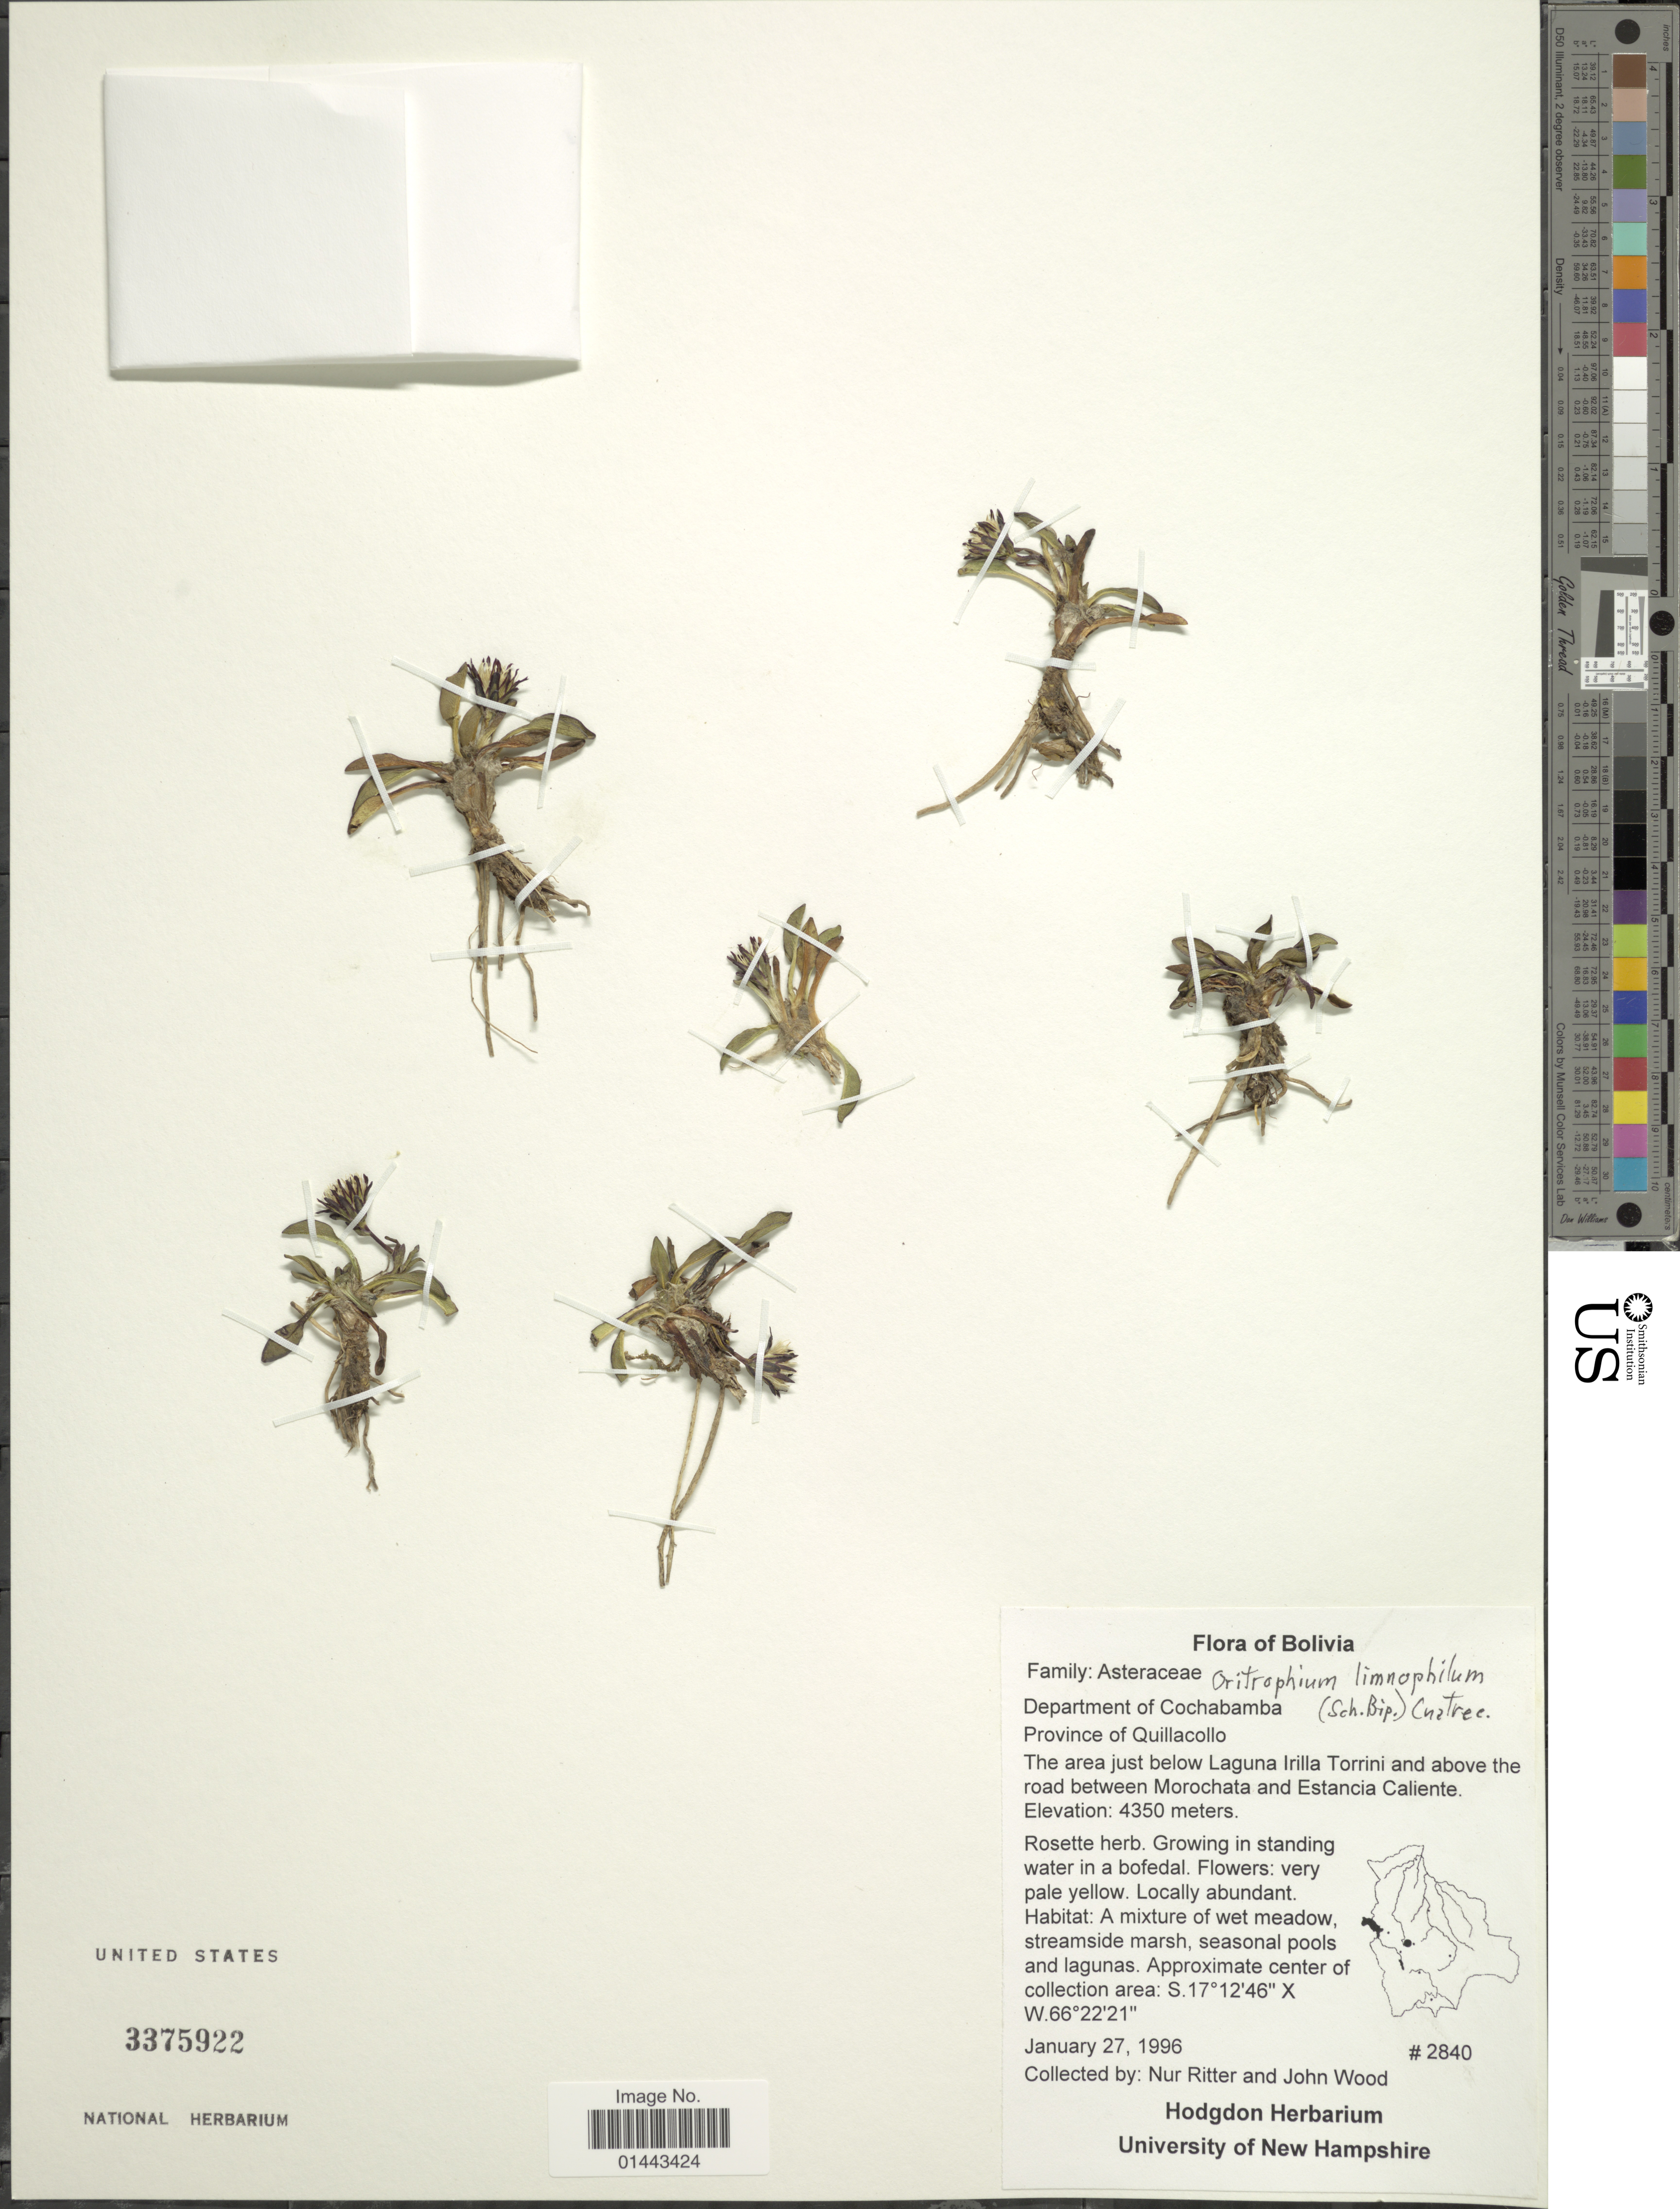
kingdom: Plantae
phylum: Tracheophyta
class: Magnoliopsida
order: Asterales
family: Asteraceae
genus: Oritrophium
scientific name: Oritrophium limnophilum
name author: (Sch. Bip.) Cuatrec.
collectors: N. Ritter & J. Wood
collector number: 28480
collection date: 1996-01-27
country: Bolivia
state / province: Cochabamba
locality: Province of Quillacolla, the area just below Laguna Irilla Torrini and above the road between Morochata and Estancia Caliente.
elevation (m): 4350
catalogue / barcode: US 3375922